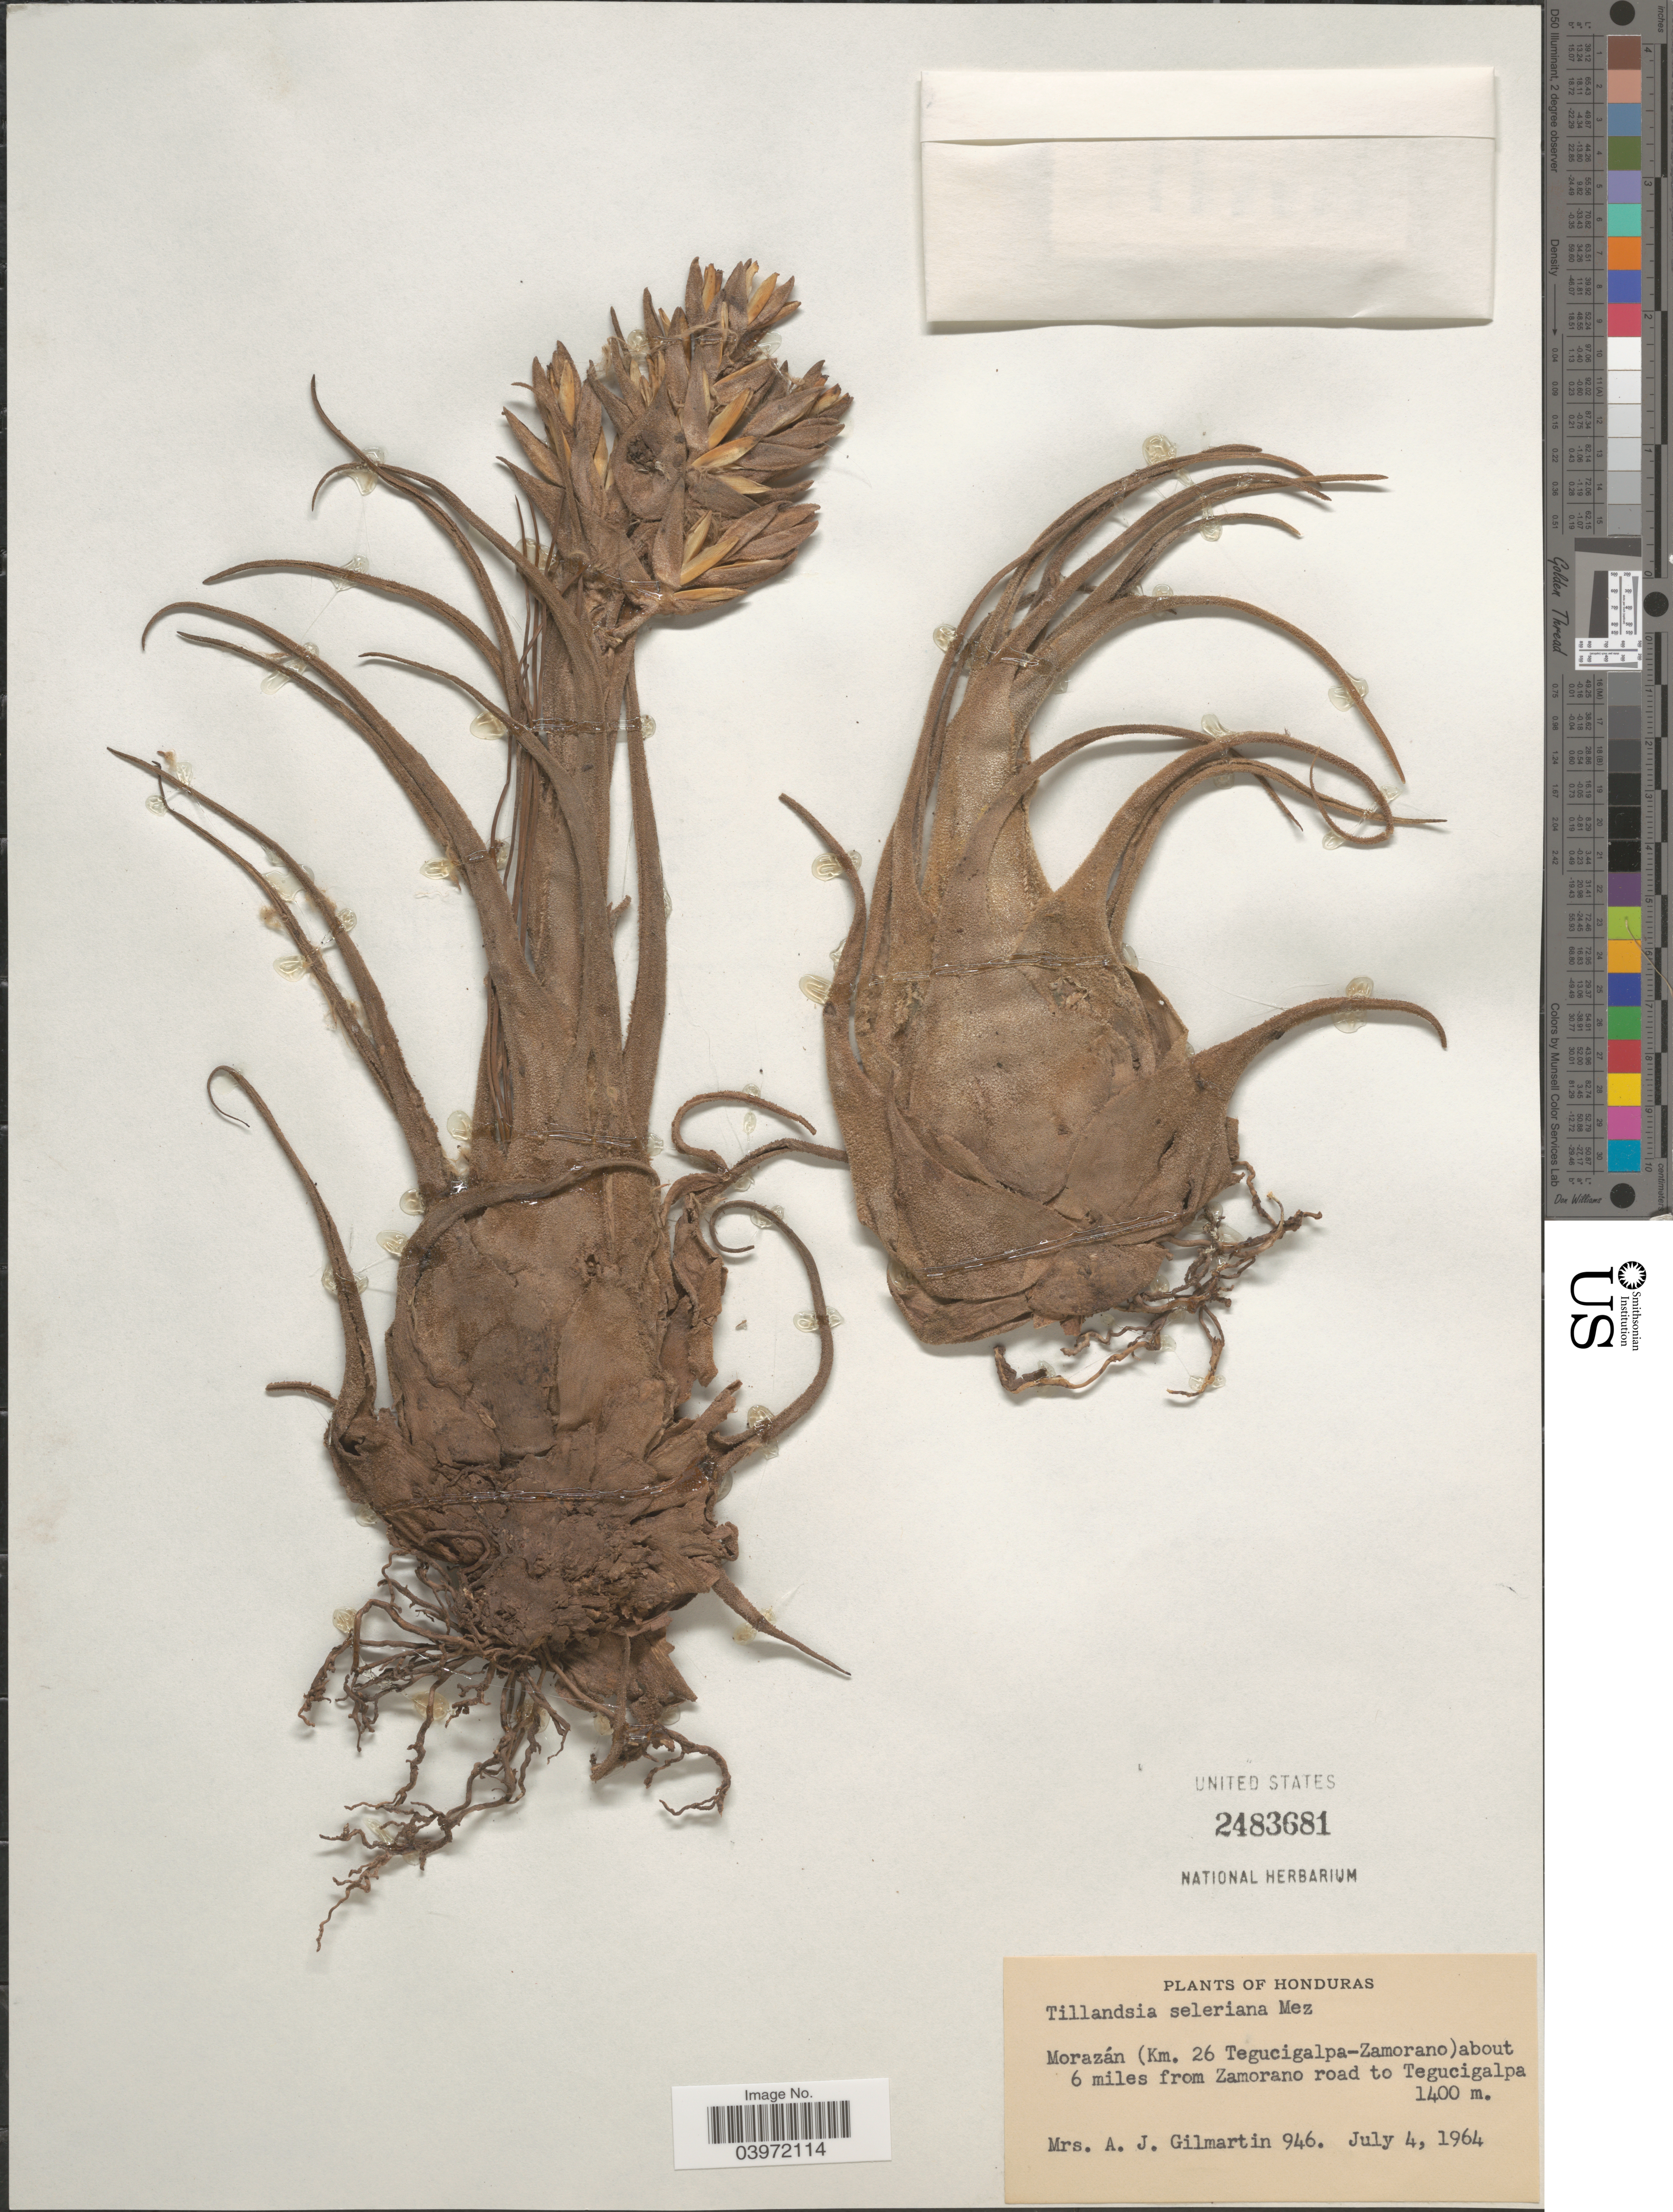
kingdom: Plantae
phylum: Tracheophyta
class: Liliopsida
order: Poales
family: Bromeliaceae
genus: Tillandsia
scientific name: Tillandsia seleriana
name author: Mez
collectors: A. J. Gilmartin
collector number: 946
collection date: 1964-07-04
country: Honduras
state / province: Fco. Morazán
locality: Morazán (Km. 26 Tegucigalpa-Zamorano) about 6 miles from Zamorano road to Tegucigalpa.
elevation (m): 1400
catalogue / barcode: US 2483681